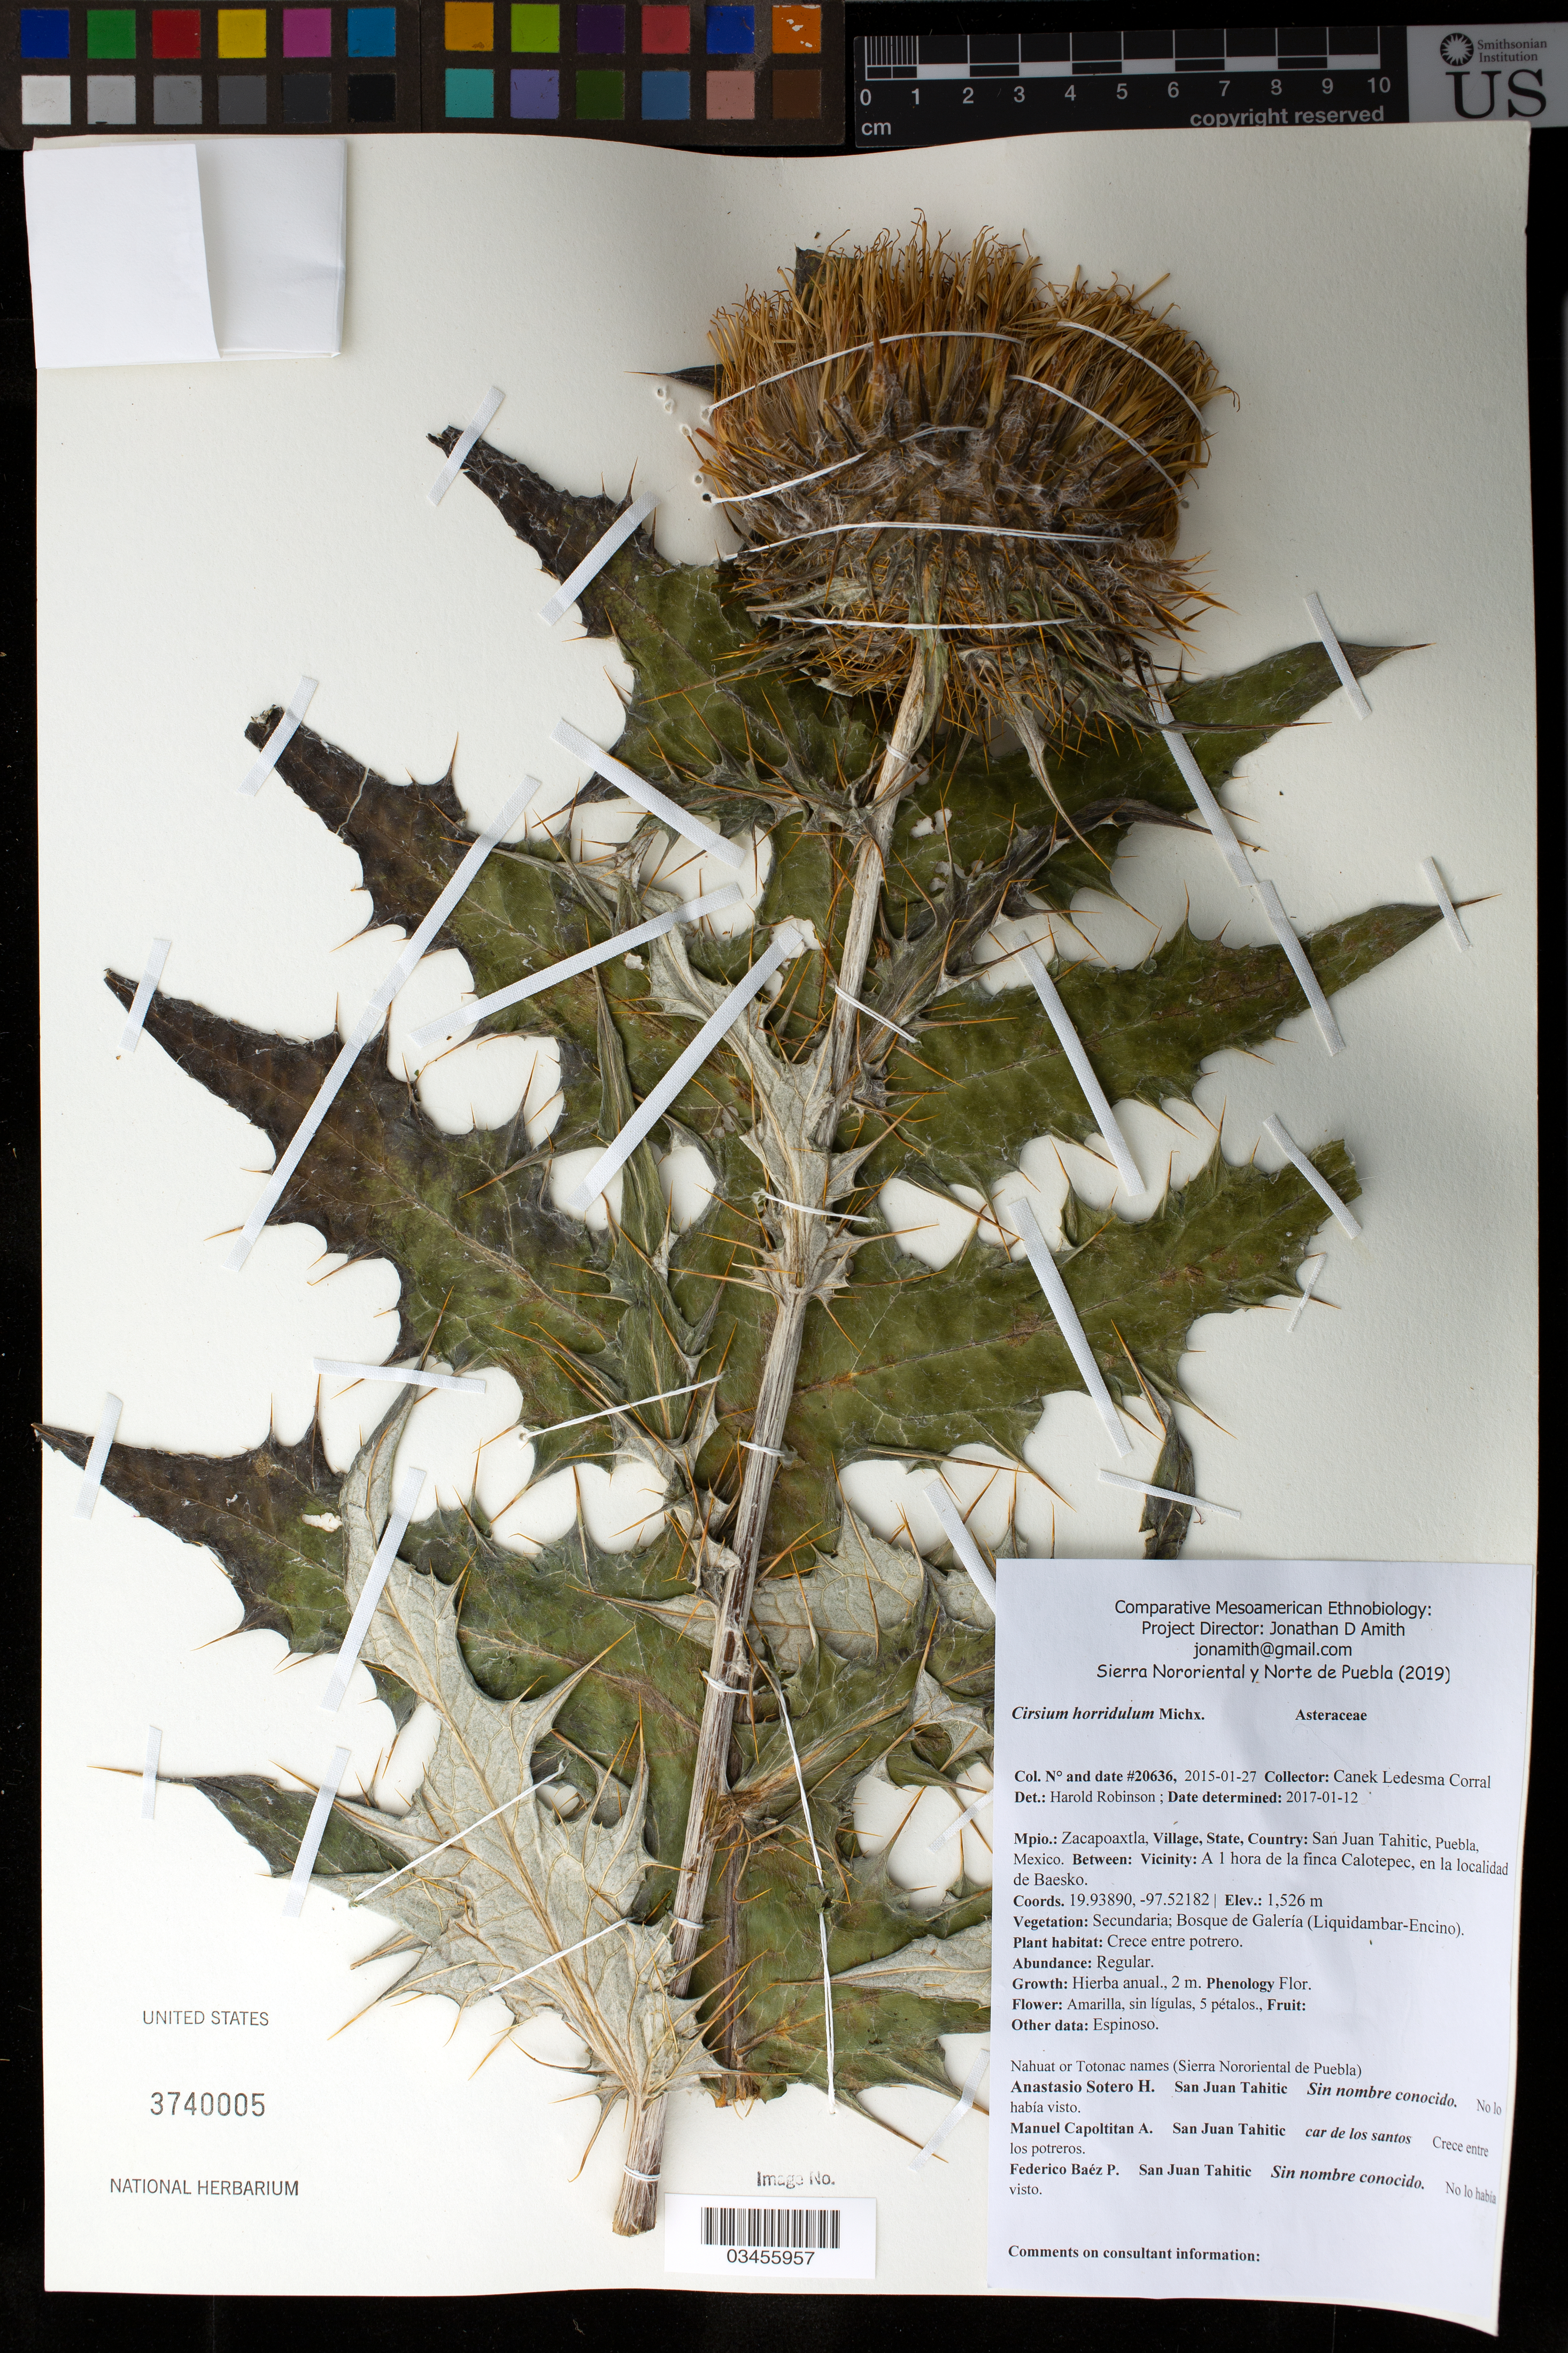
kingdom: Plantae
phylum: Tracheophyta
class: Magnoliopsida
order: Asterales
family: Asteraceae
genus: Cirsium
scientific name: Cirsium horridulum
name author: Michx.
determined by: Robinson, Harold E., (US)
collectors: Canek Ledesma C.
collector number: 20636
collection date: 2015-01-27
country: México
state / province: Puebla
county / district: Zacapoaxtla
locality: PUEBLO: San Juan Tahitic; LOCALIDAD EXACTA: A 1 hora de la finca Calotepec, en la localidad de Baesko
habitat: Bosque de galería (Liquidambar-Encino) | Crece entre potrero.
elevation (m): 1526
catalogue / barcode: US 3740005